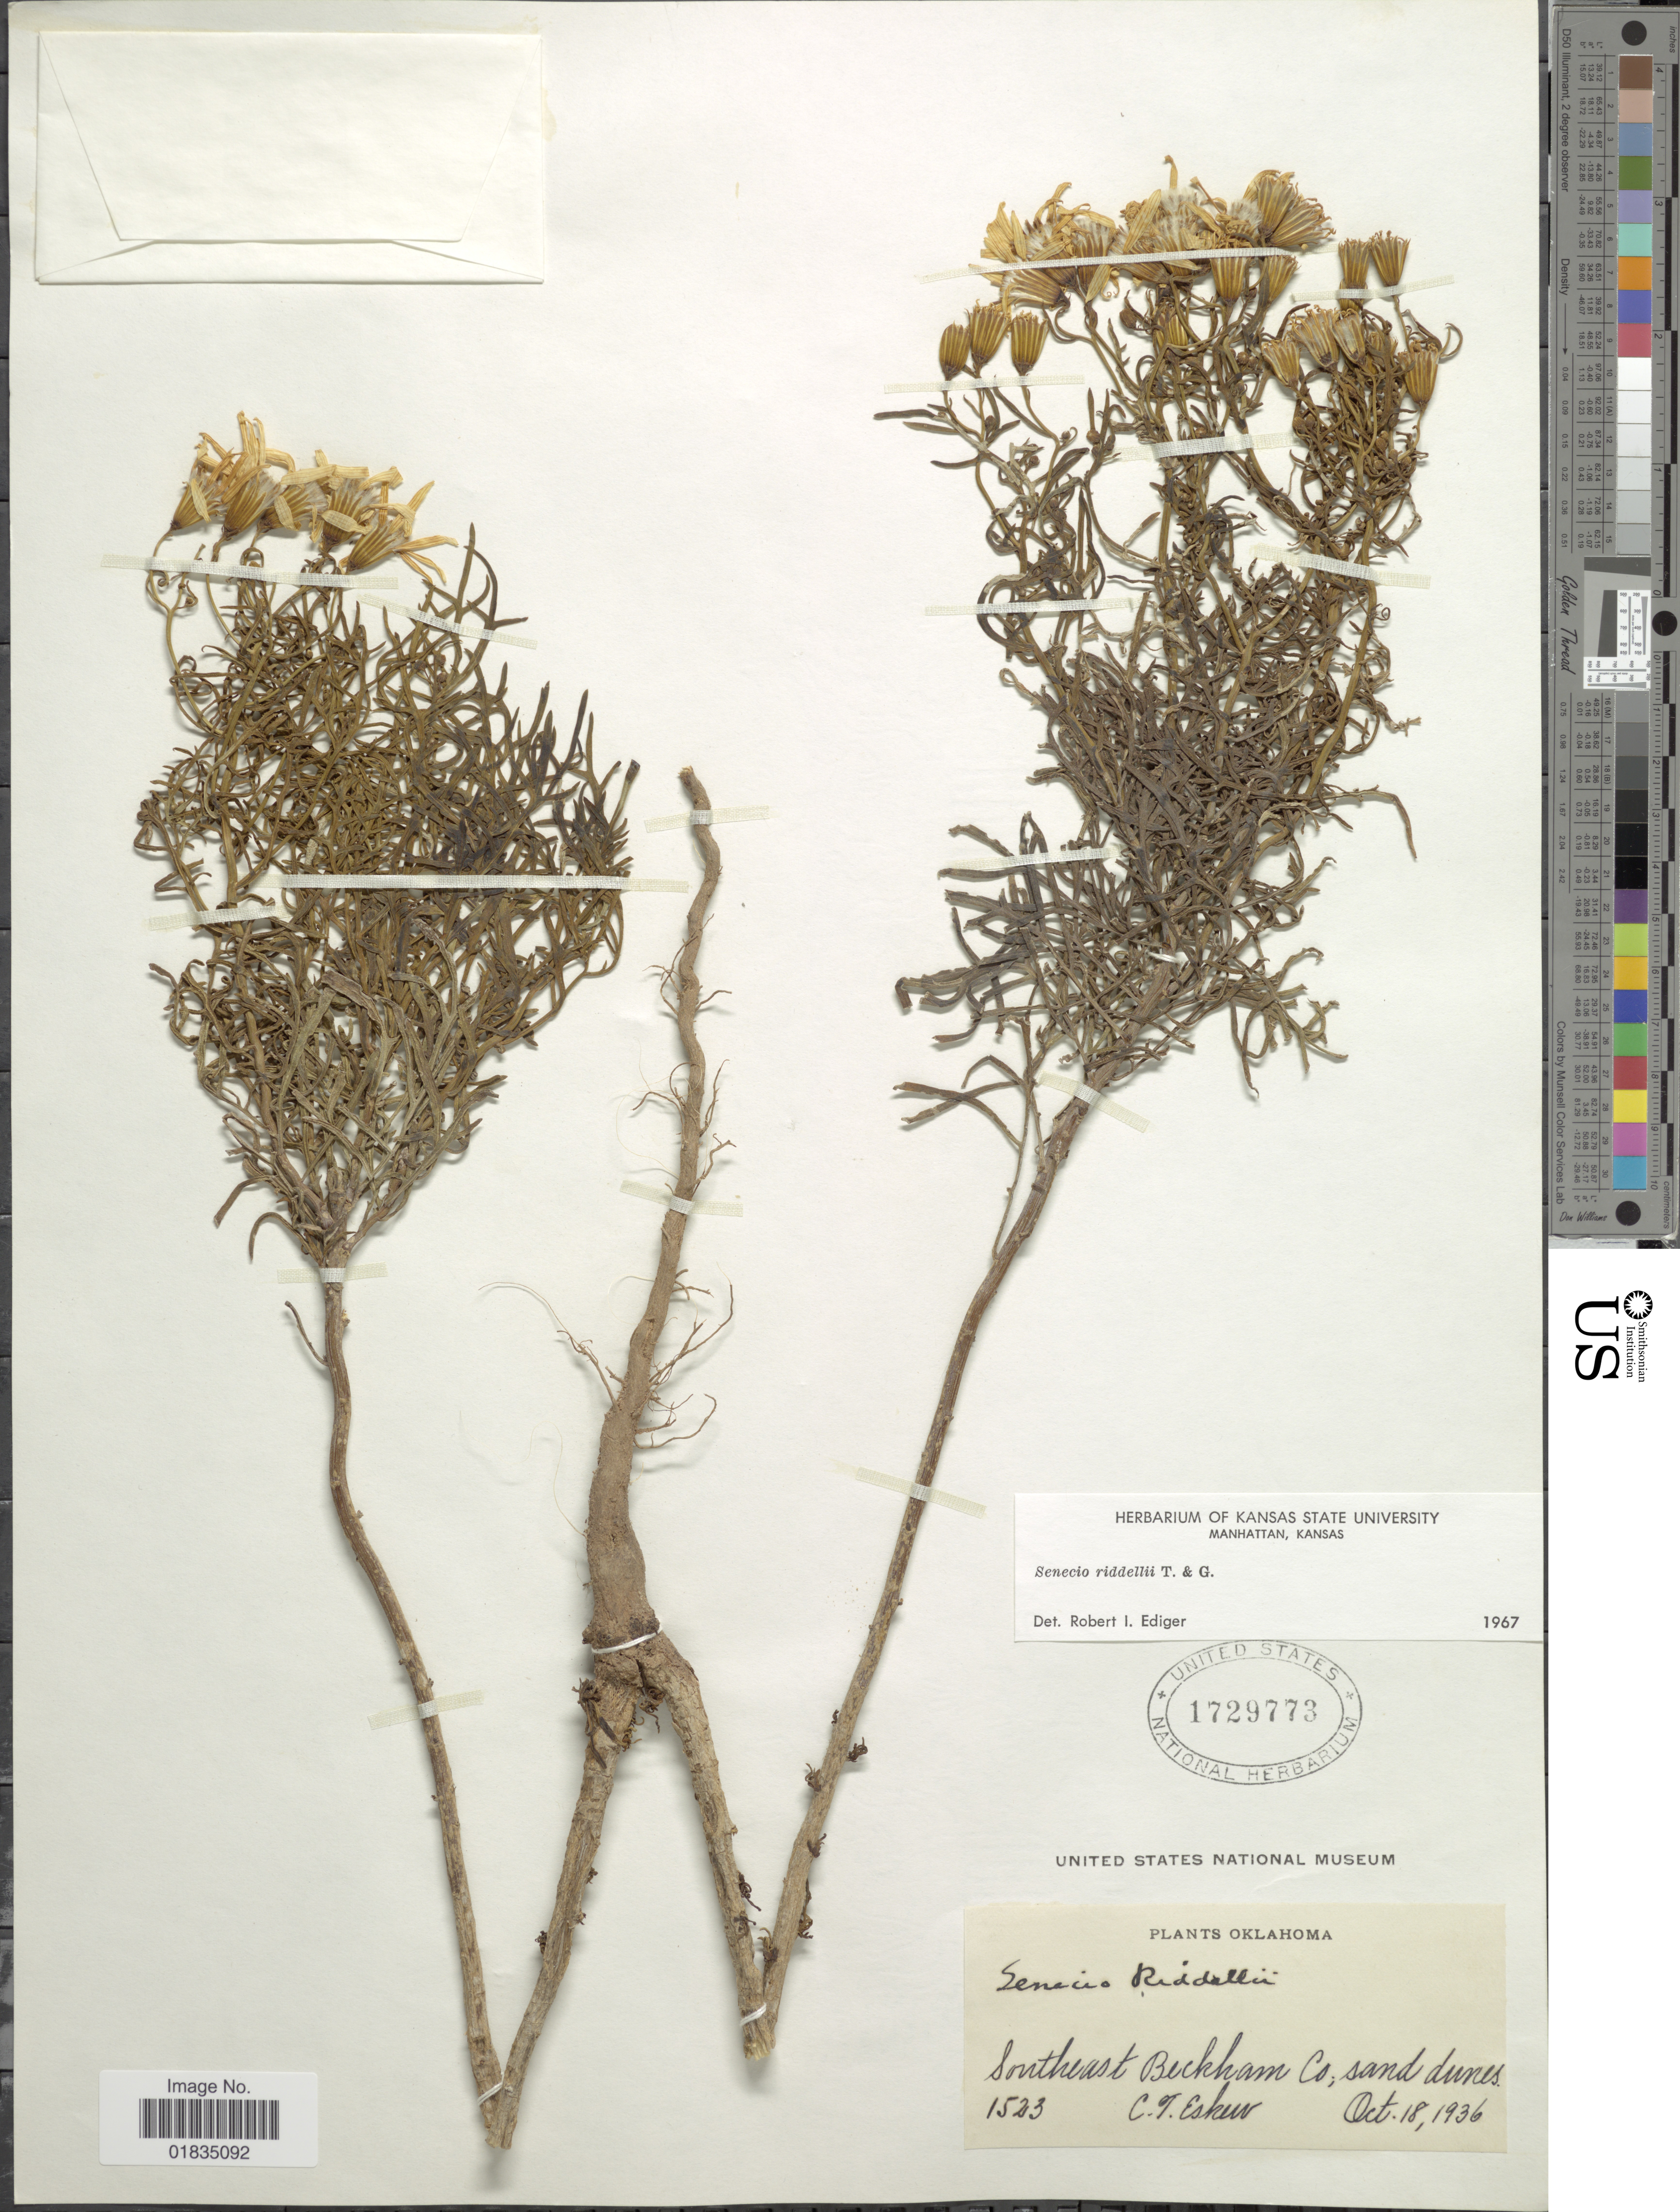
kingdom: Plantae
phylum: Tracheophyta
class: Magnoliopsida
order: Asterales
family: Asteraceae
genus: Senecio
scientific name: Senecio riddellii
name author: Torr. & A. Gray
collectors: C. Eskew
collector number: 1523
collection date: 1936-10-18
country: United States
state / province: Oklahoma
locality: Southeast Beckham Co.,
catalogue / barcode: US 1729773